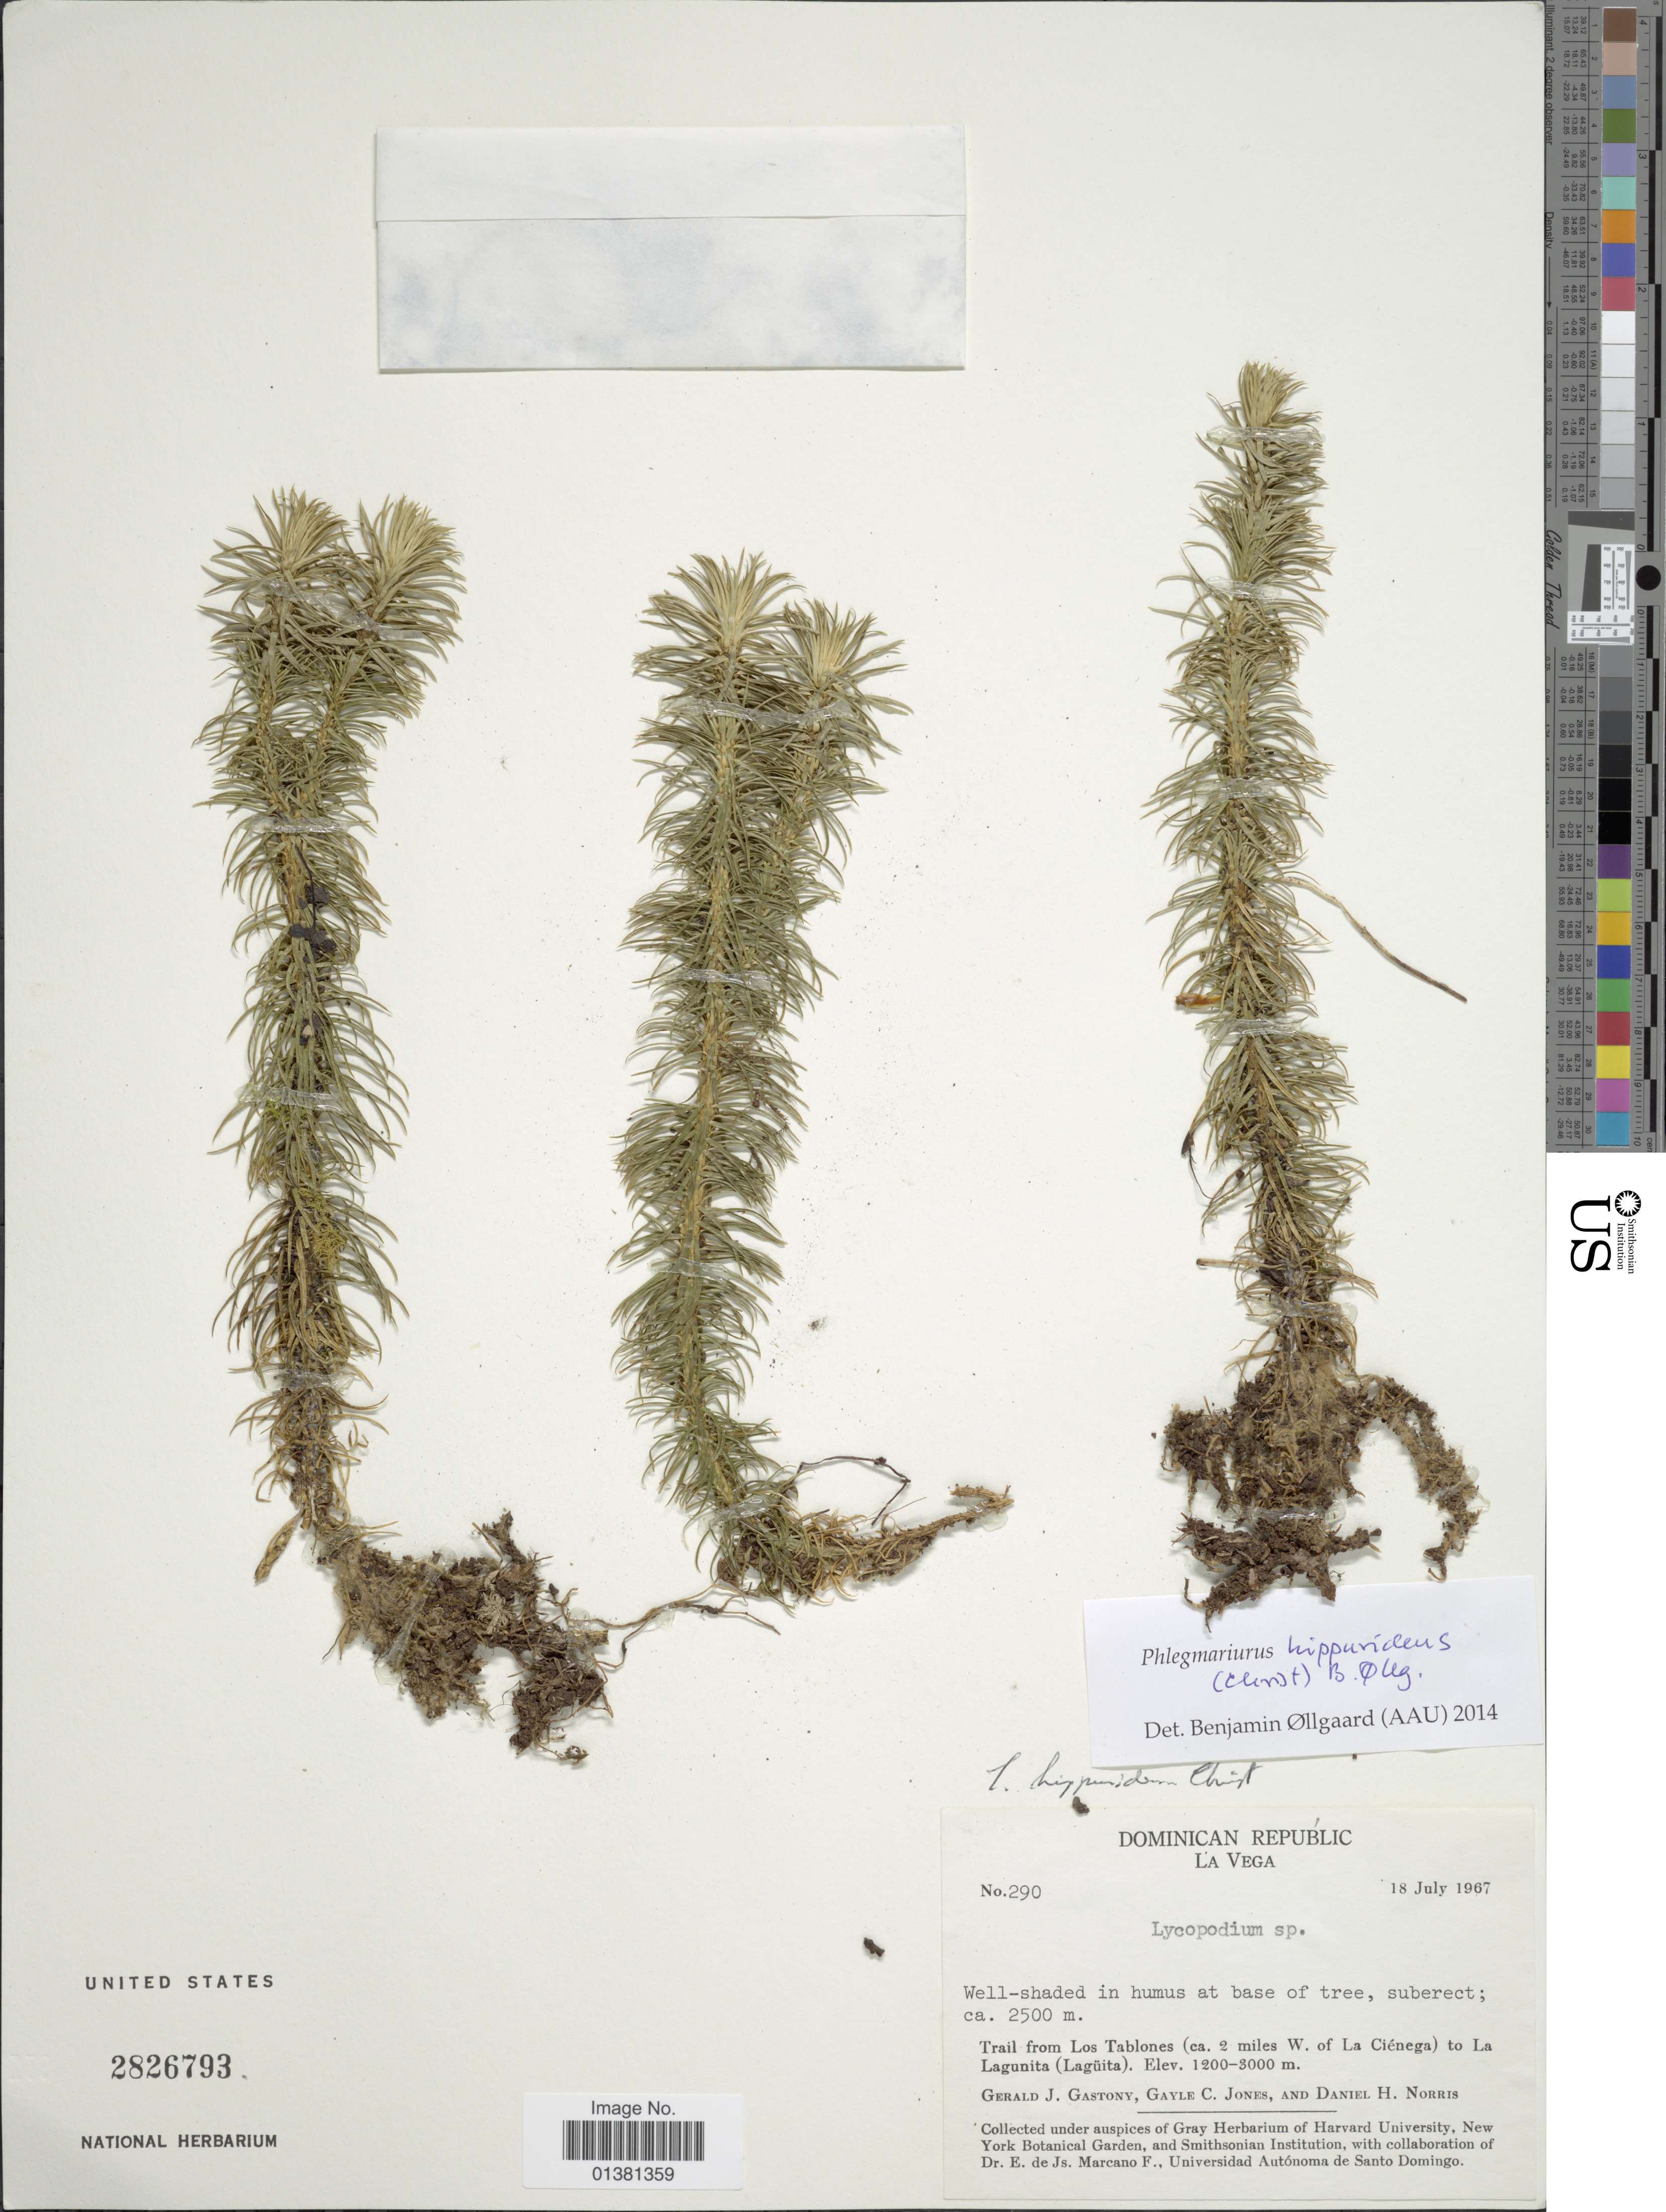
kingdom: Plantae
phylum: Tracheophyta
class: Lycopodiopsida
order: Lycopodiales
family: Lycopodiaceae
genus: Phlegmariurus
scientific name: Phlegmariurus hippurideus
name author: (Christ) B. Øllg.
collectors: G. Gastony, G. C. Jones & D. H. Norris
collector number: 290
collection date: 1967-07-18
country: Dominican Republic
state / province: La Vega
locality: Trail from Los Tablones (ca. 2 miles W of La Ciénega) to La Lagunita (Lagüita)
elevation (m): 1200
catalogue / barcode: US 2826793